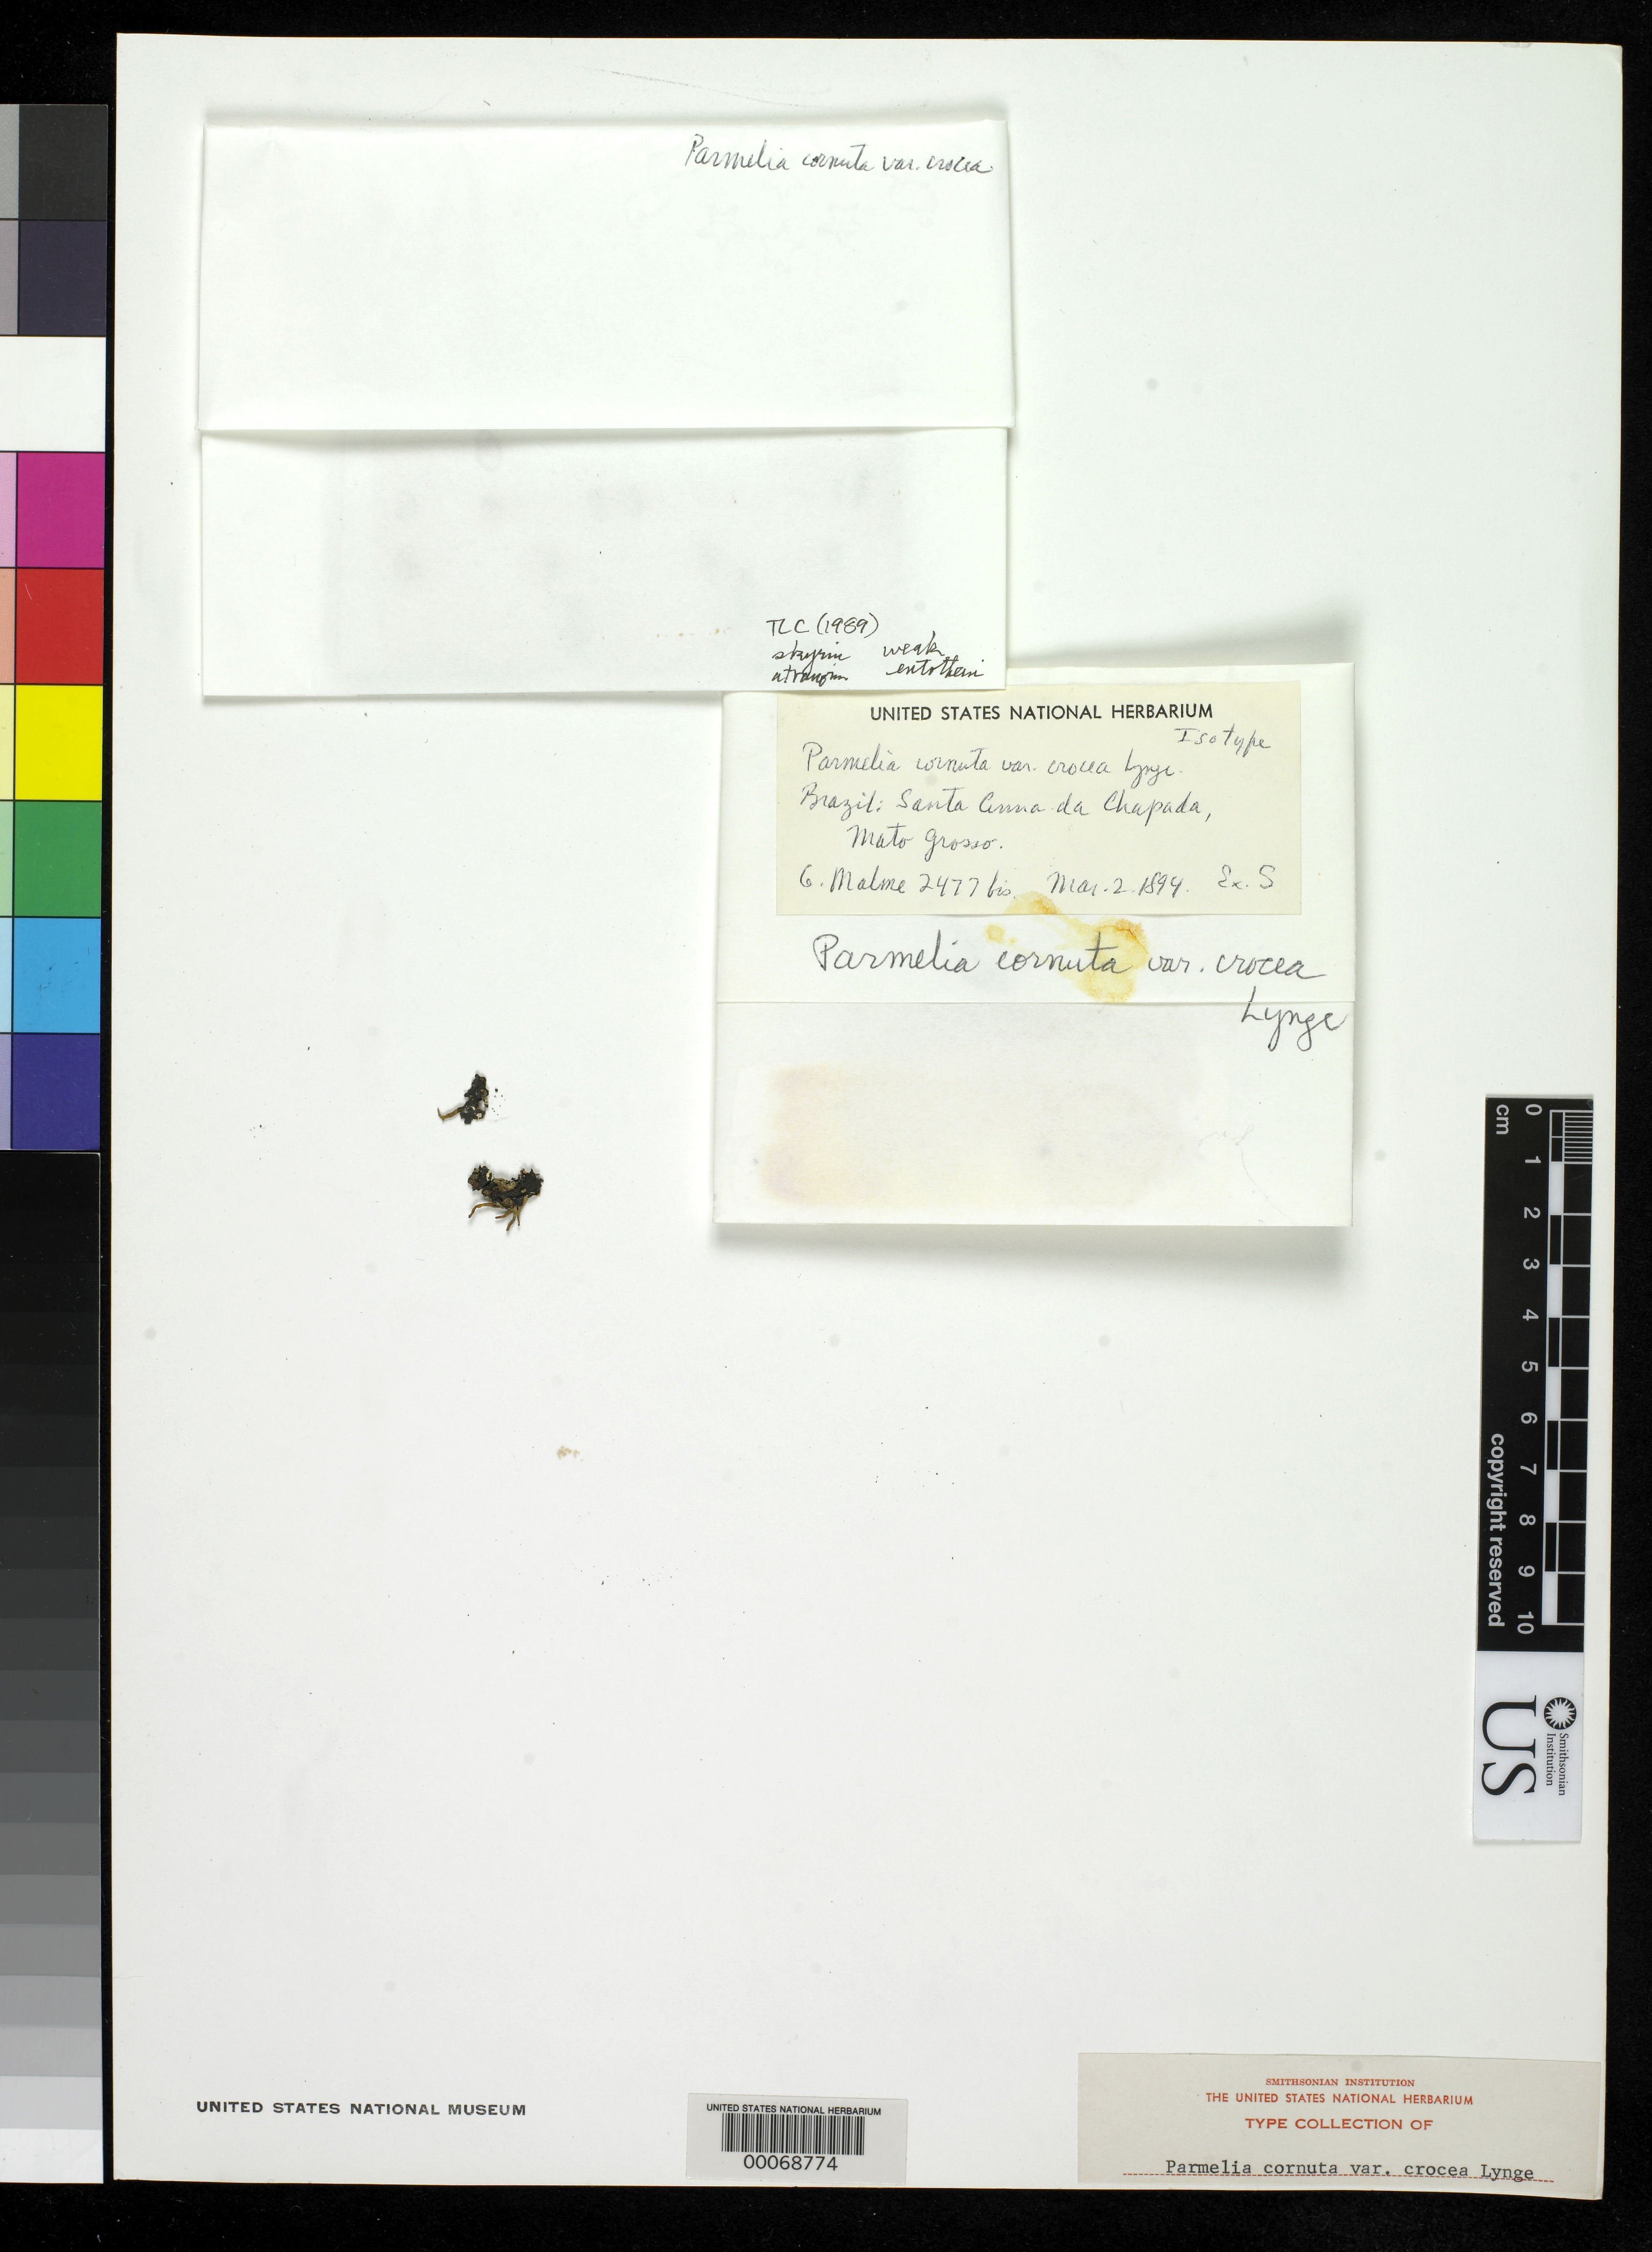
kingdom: Fungi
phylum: Ascomycota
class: Lecanoromycetes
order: Lecanorales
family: Parmeliaceae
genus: Parmelia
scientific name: Parmelia cornuta var. crocea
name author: Lynge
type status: Isotype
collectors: G. O. A. Malme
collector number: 2477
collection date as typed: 02 Mar 1894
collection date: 1894-03-02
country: Brazil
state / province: Mato Grosso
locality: Santa Cinna de Chapada.